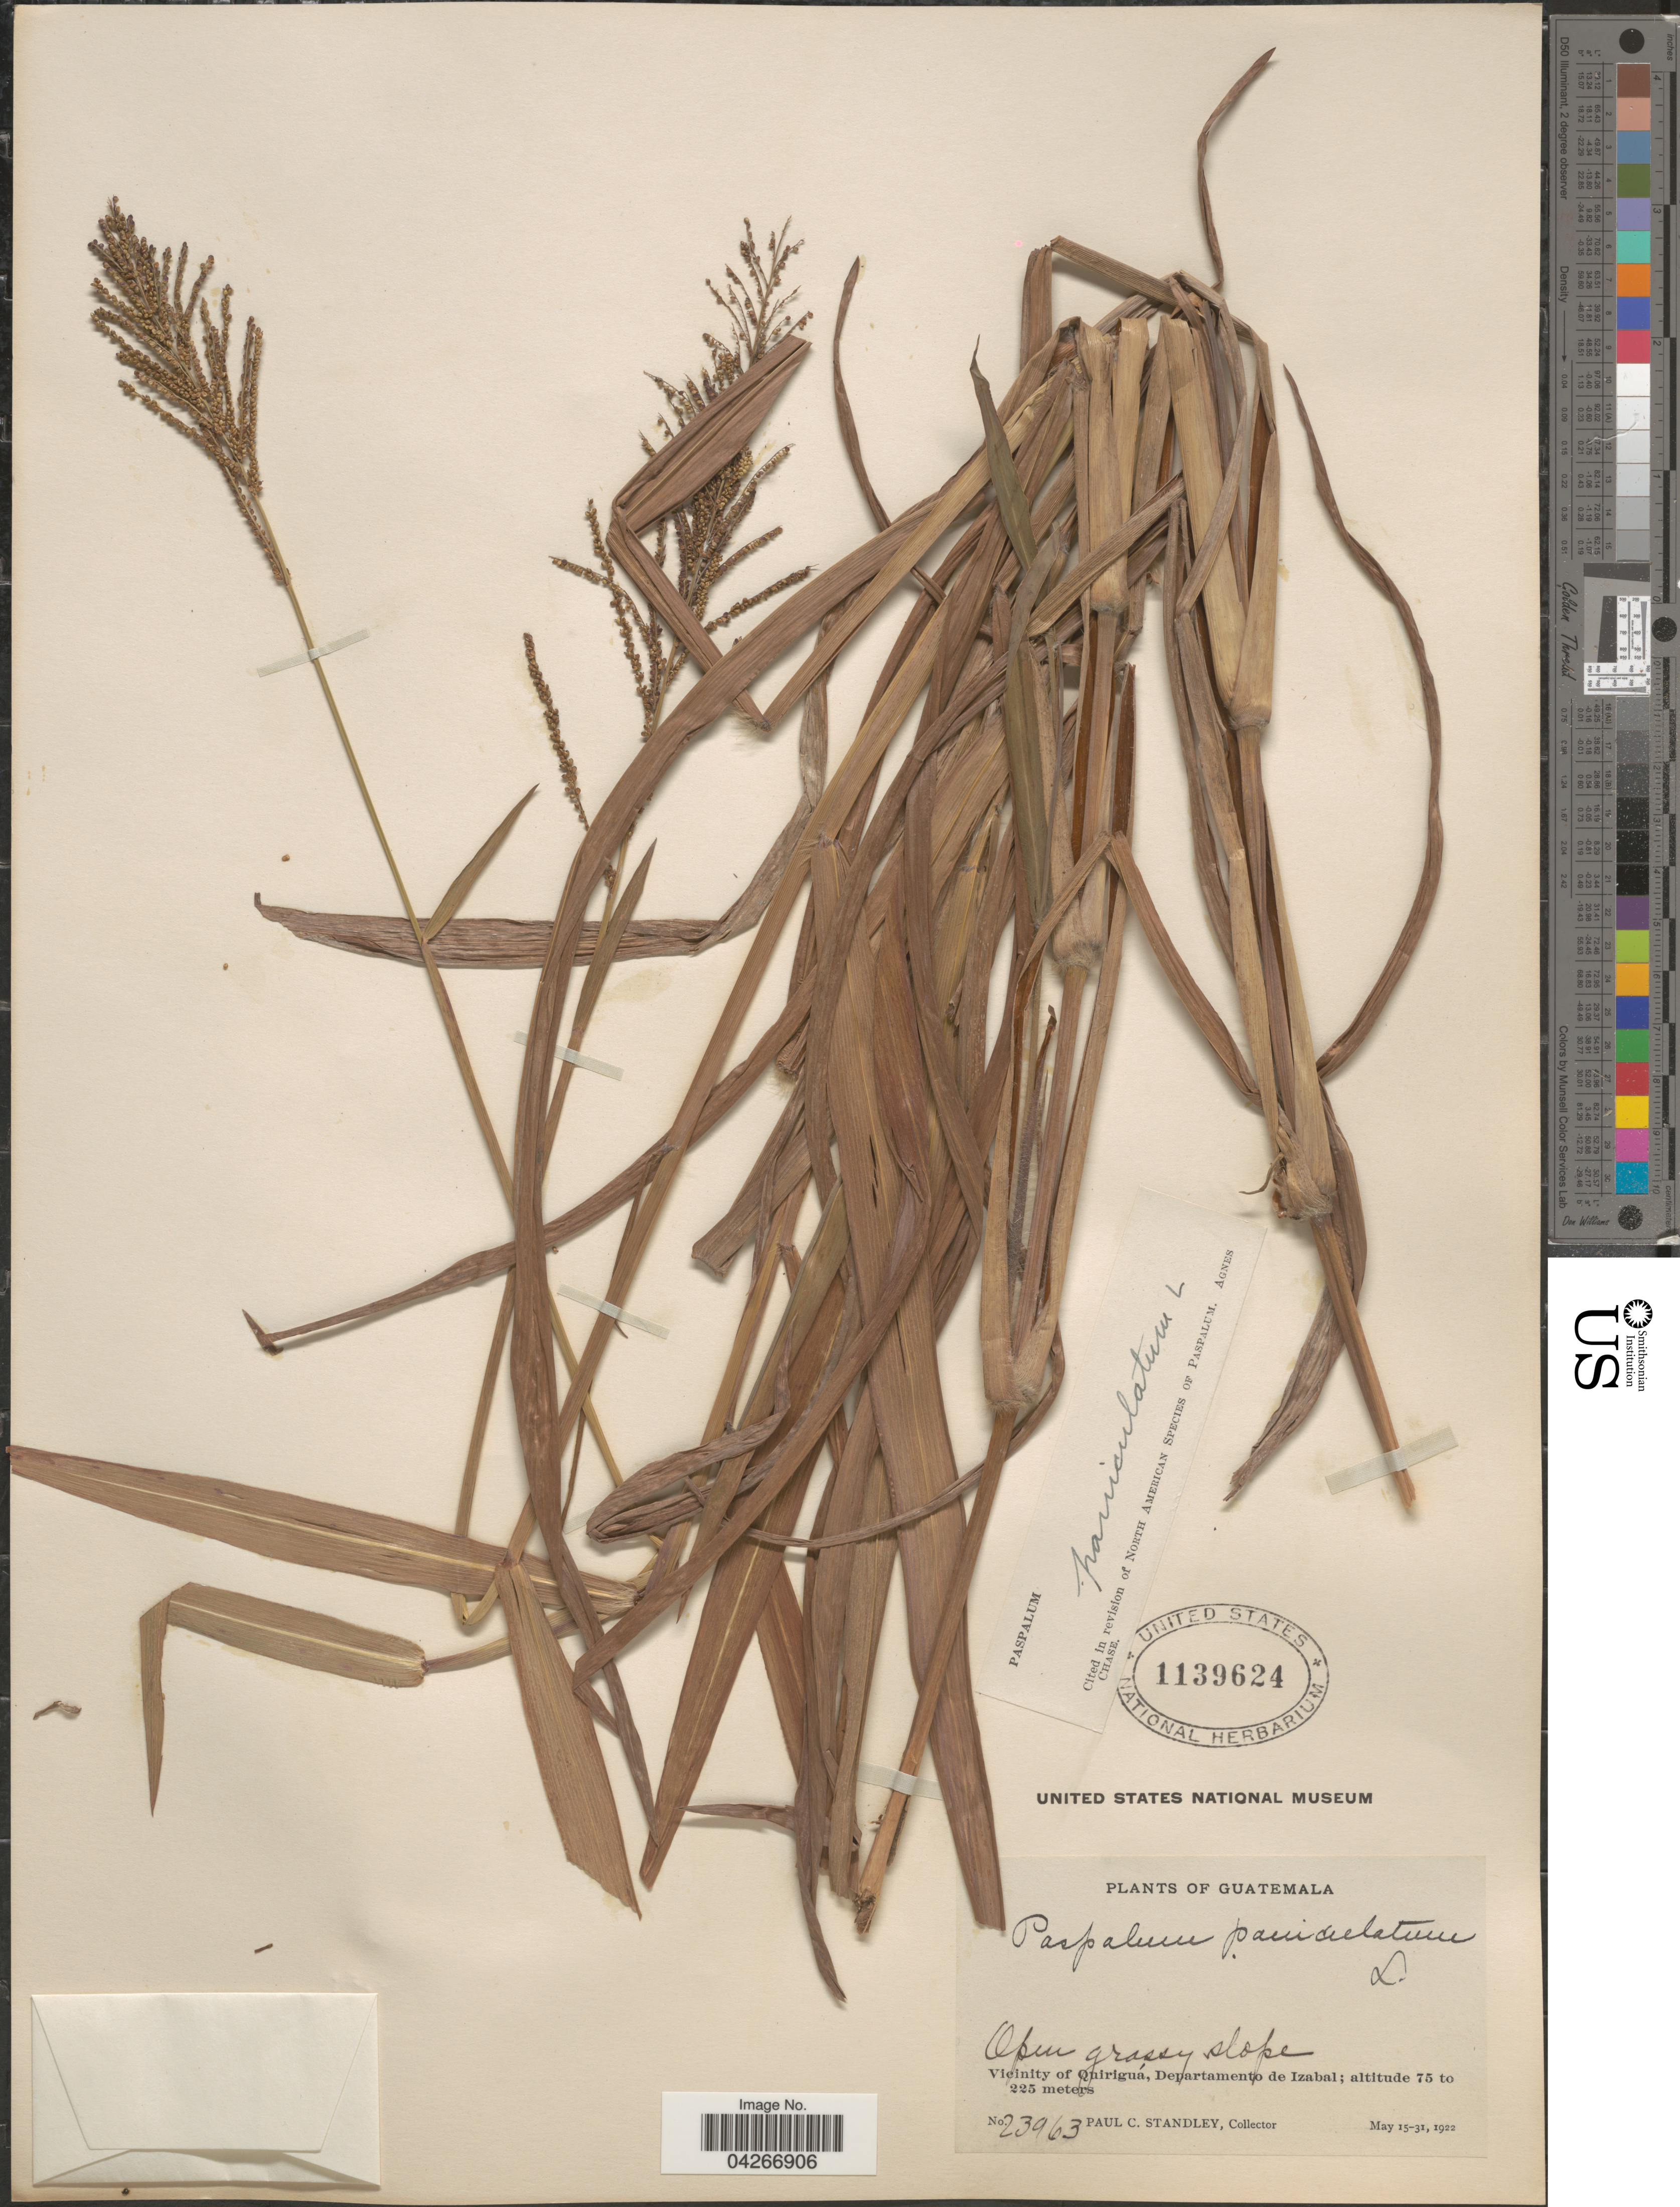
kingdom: Plantae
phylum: Tracheophyta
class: Liliopsida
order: Poales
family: Poaceae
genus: Paspalum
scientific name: Paspalum paniculatum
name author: L.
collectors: P. C. Standley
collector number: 23963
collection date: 1922-05-15/1922-05-31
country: Guatemala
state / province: Izabal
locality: Open grassy slope. Vicinity of Quiriguá, Departamento de Izabal.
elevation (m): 75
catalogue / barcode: US 1139624